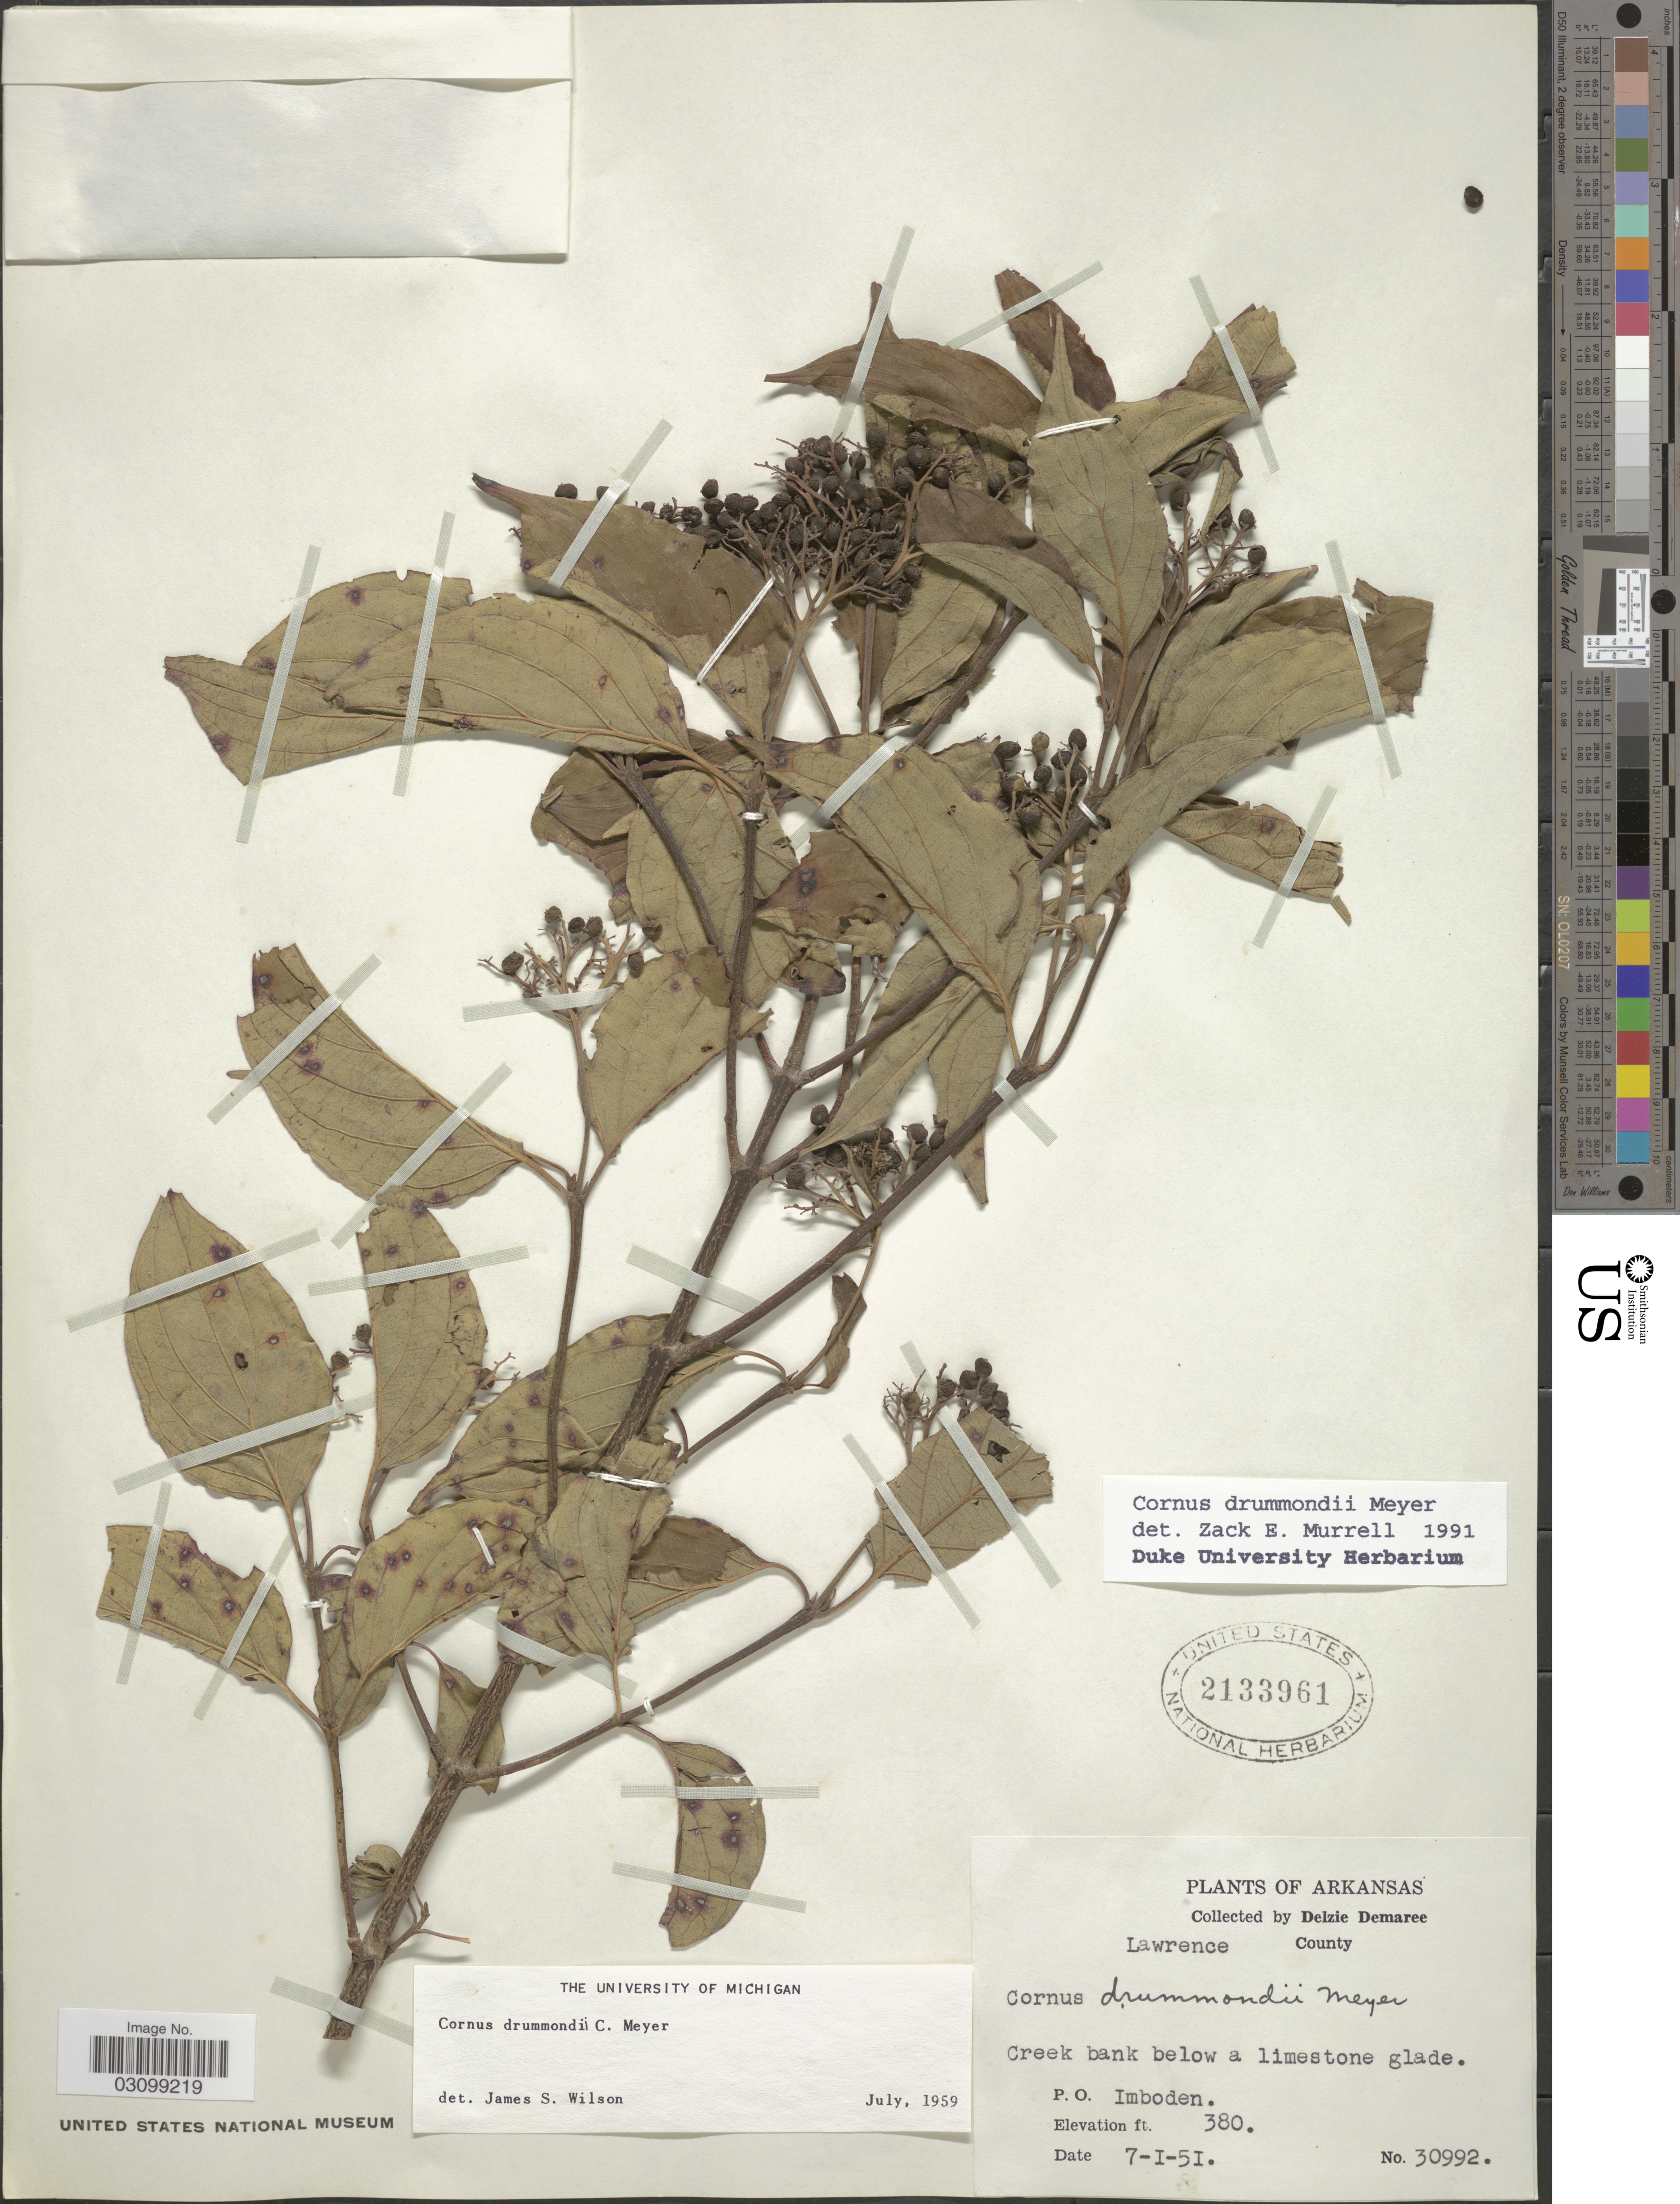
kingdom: Plantae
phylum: Tracheophyta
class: Magnoliopsida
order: Cornales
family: Cornaceae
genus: Cornus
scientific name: Cornus drummondii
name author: C.A. Mey.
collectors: D. Demaree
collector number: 30992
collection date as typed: Transcribed d/m/y: 1/7/51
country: United States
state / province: Arkansas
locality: Lawrence County. P.O. Imboden.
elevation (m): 116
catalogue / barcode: US 2133961